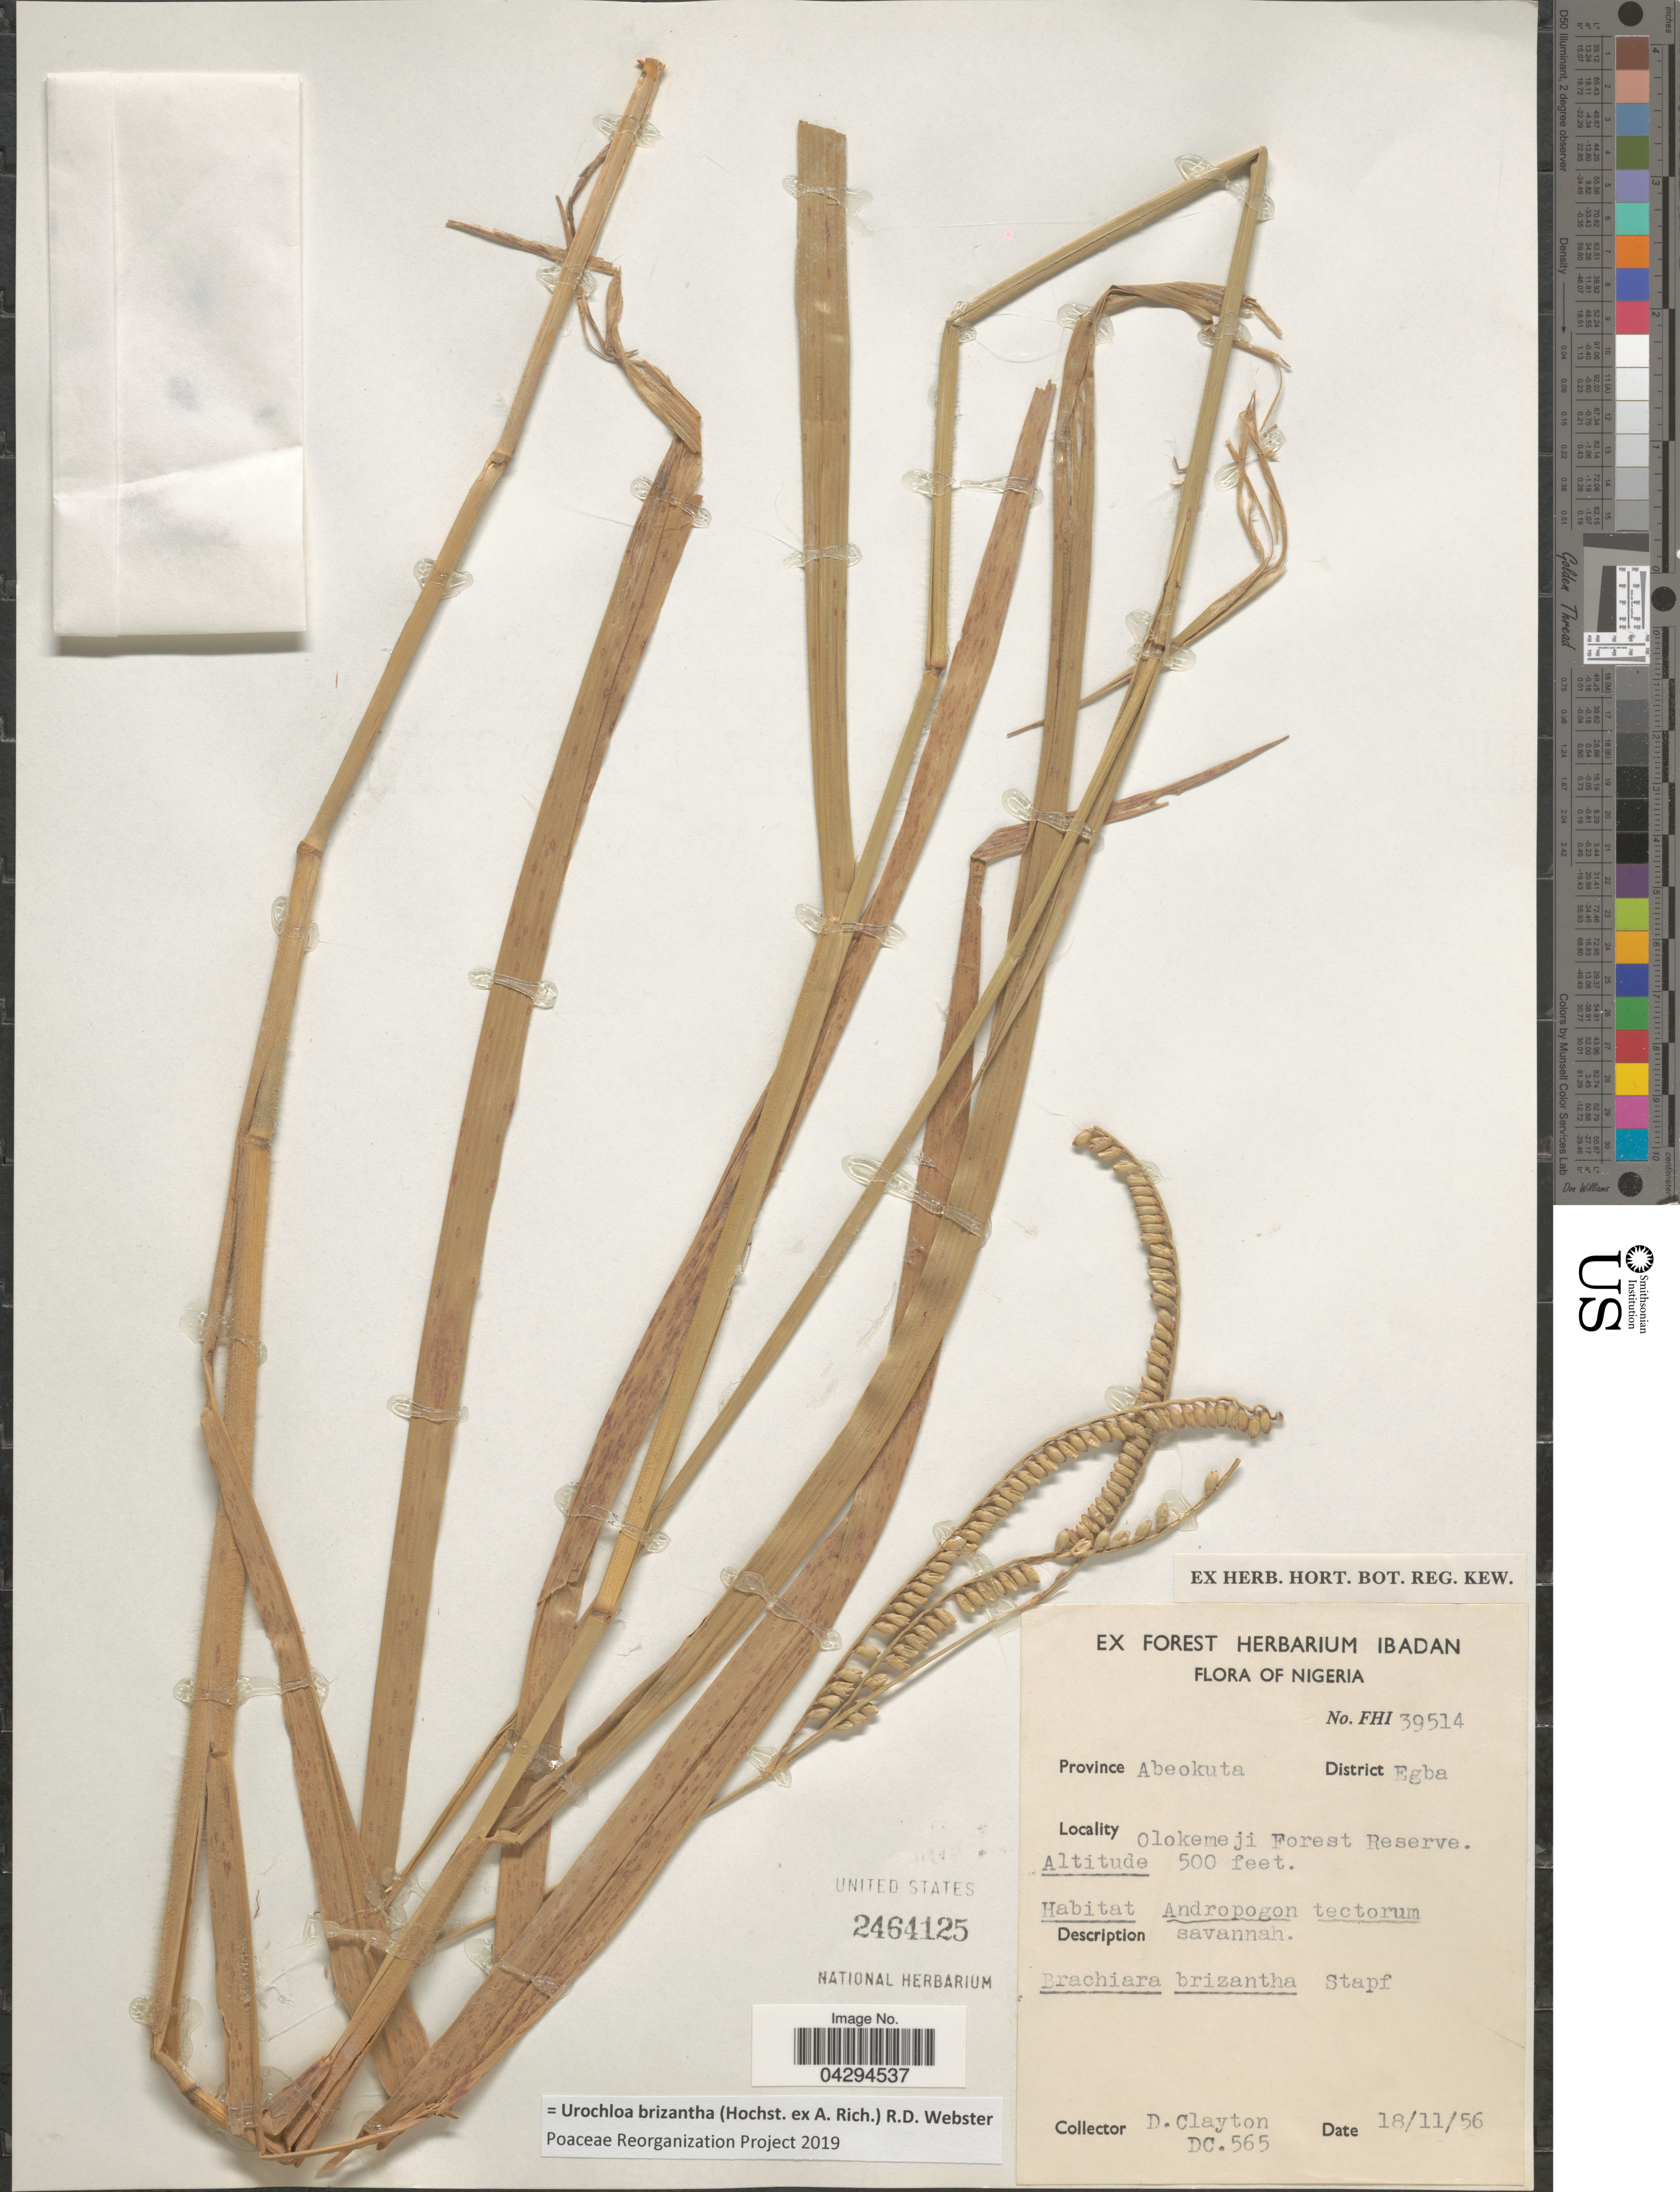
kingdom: Plantae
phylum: Tracheophyta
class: Liliopsida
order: Poales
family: Poaceae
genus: Urochloa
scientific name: Urochloa brizantha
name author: (Hochst. ex A. Rich.) R.D. Webster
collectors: D. Clayton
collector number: DC565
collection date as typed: Transcribed d/m/y: 18/11/56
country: Nigeria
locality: Province Abeokuta. District Egba. Olokemeji Forest Reserve.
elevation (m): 152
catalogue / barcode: US 2464125